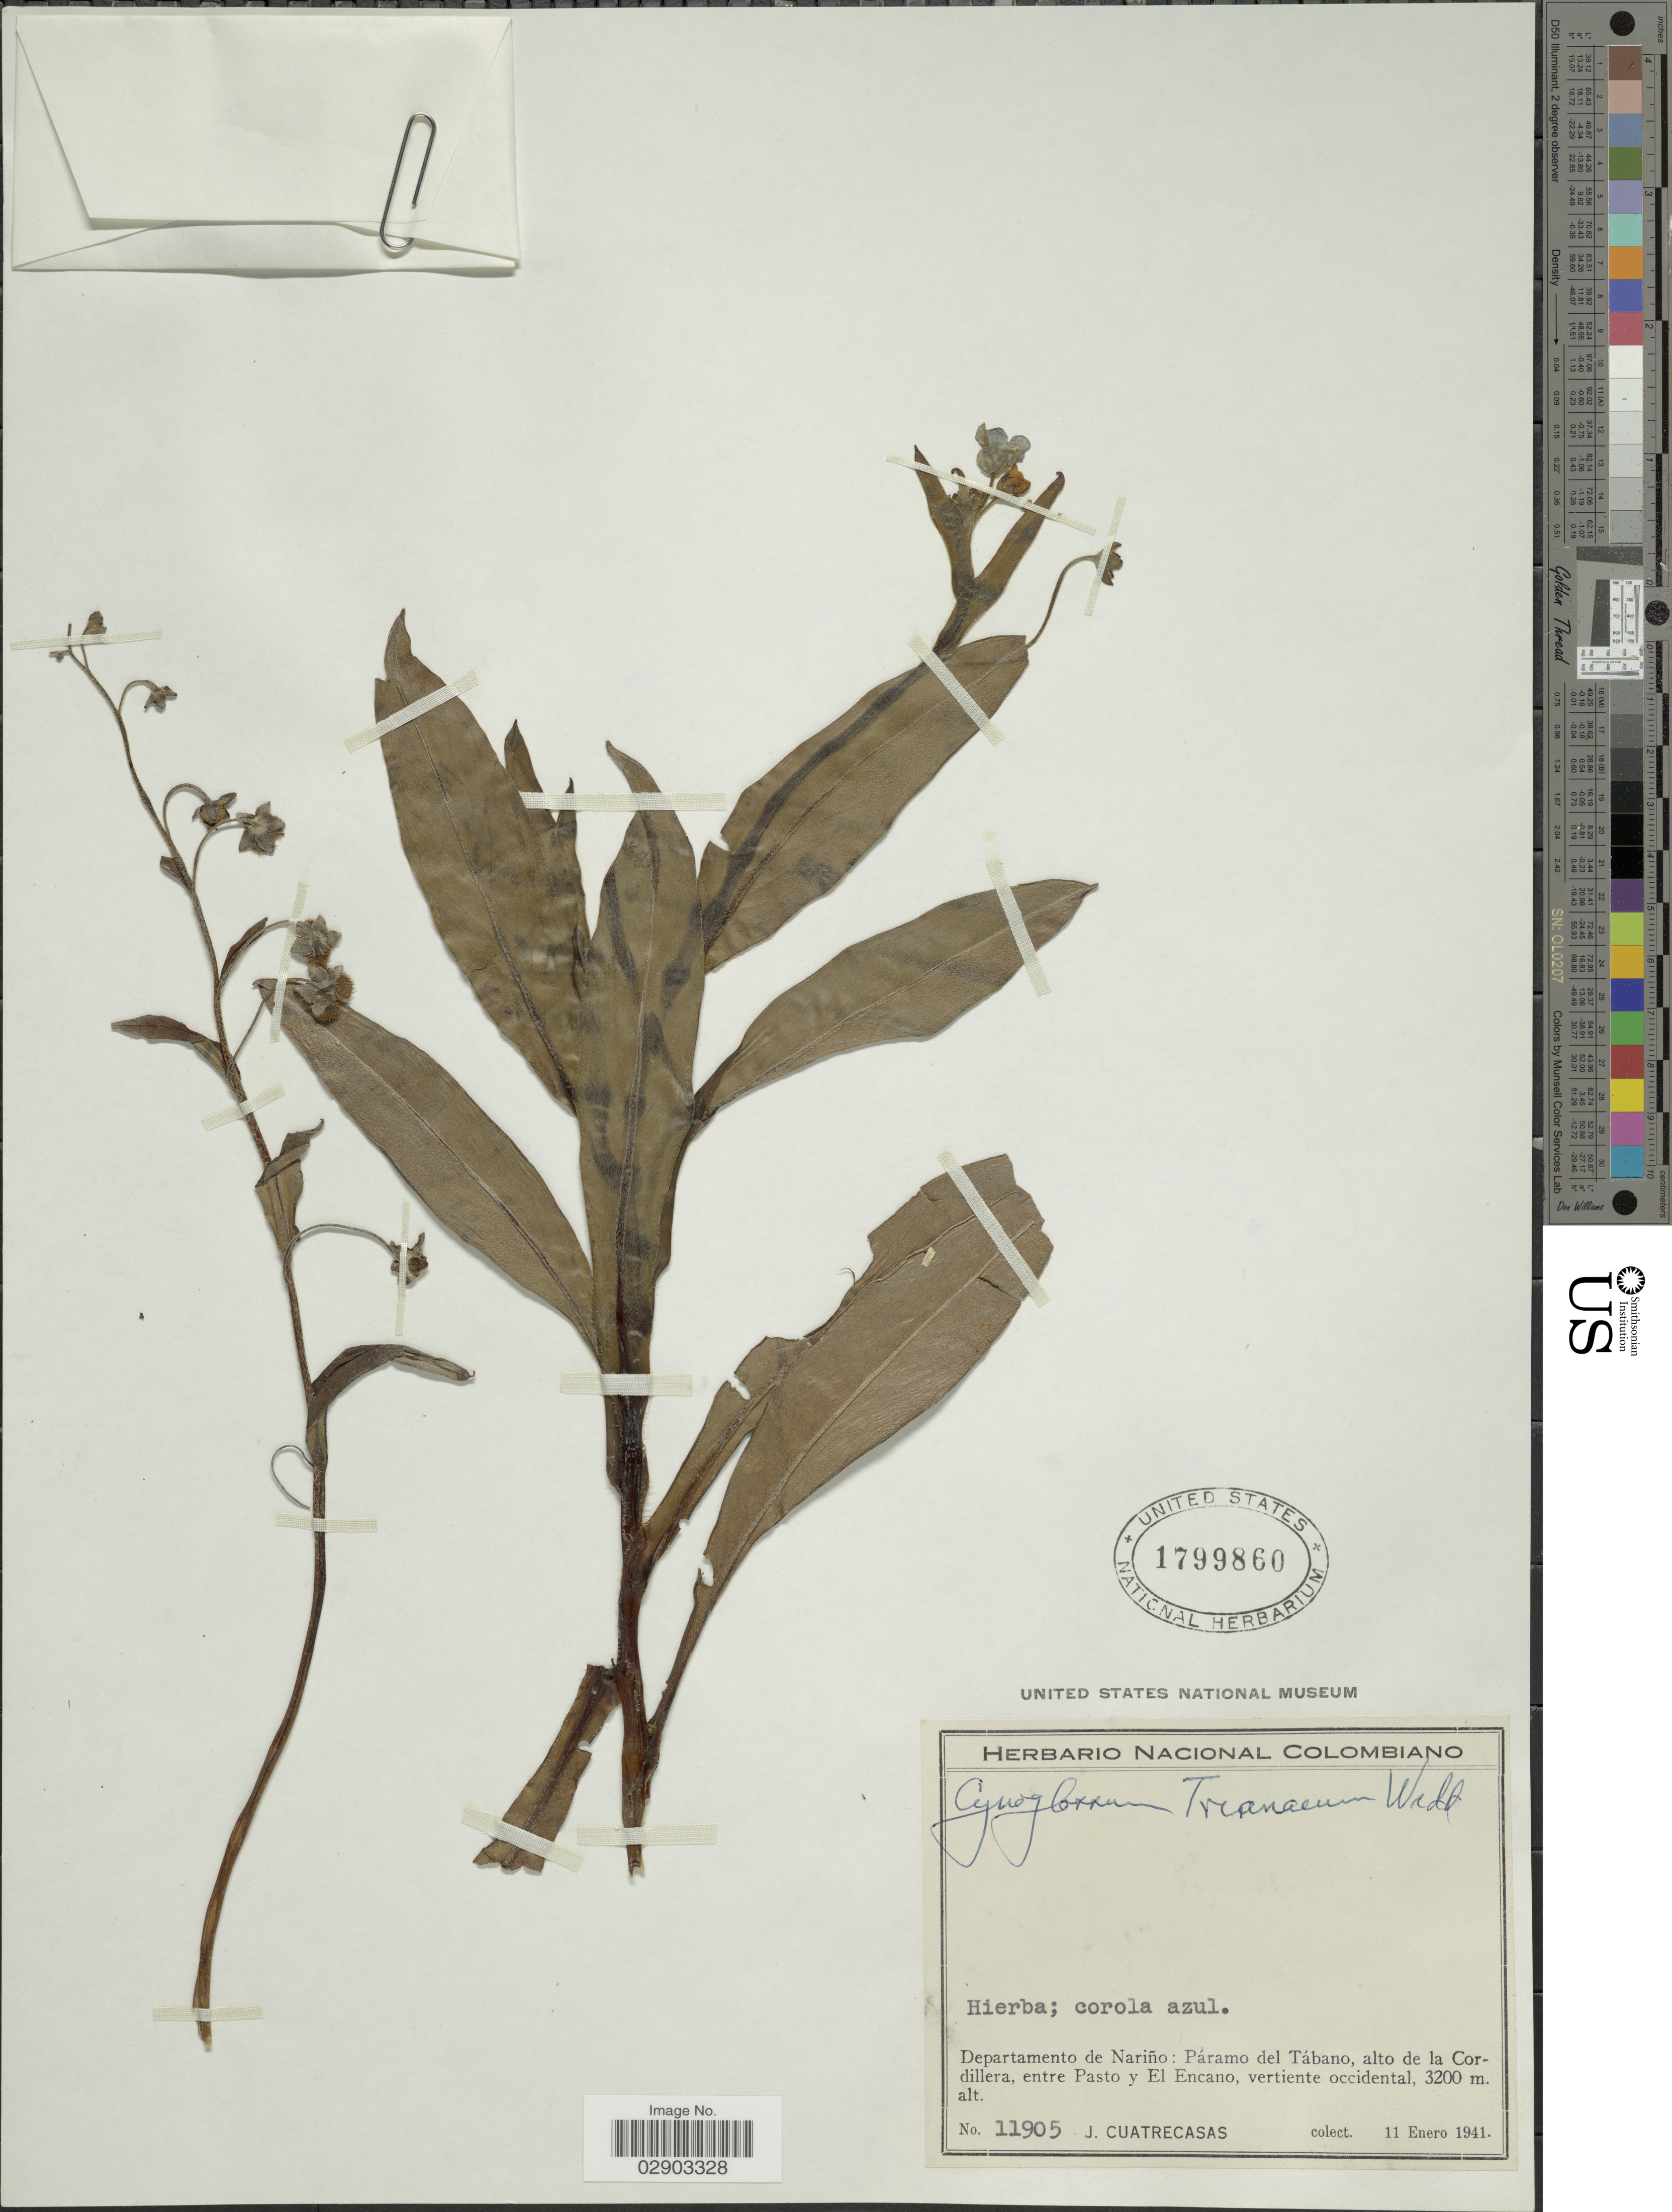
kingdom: Plantae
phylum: Tracheophyta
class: Magnoliopsida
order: Boraginales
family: Boraginaceae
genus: Cynoglossum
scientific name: Cynoglossum trianaeum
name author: Wedd.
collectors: J. Cuatrecasas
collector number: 11905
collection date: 1941-01-11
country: Colombia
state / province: Nariño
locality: Departamento de Nariño: Párano del Tábano, alto de la Cordillera, ente Pasto y El Encano, vertiente occidental.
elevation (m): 3200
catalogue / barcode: US 1799860